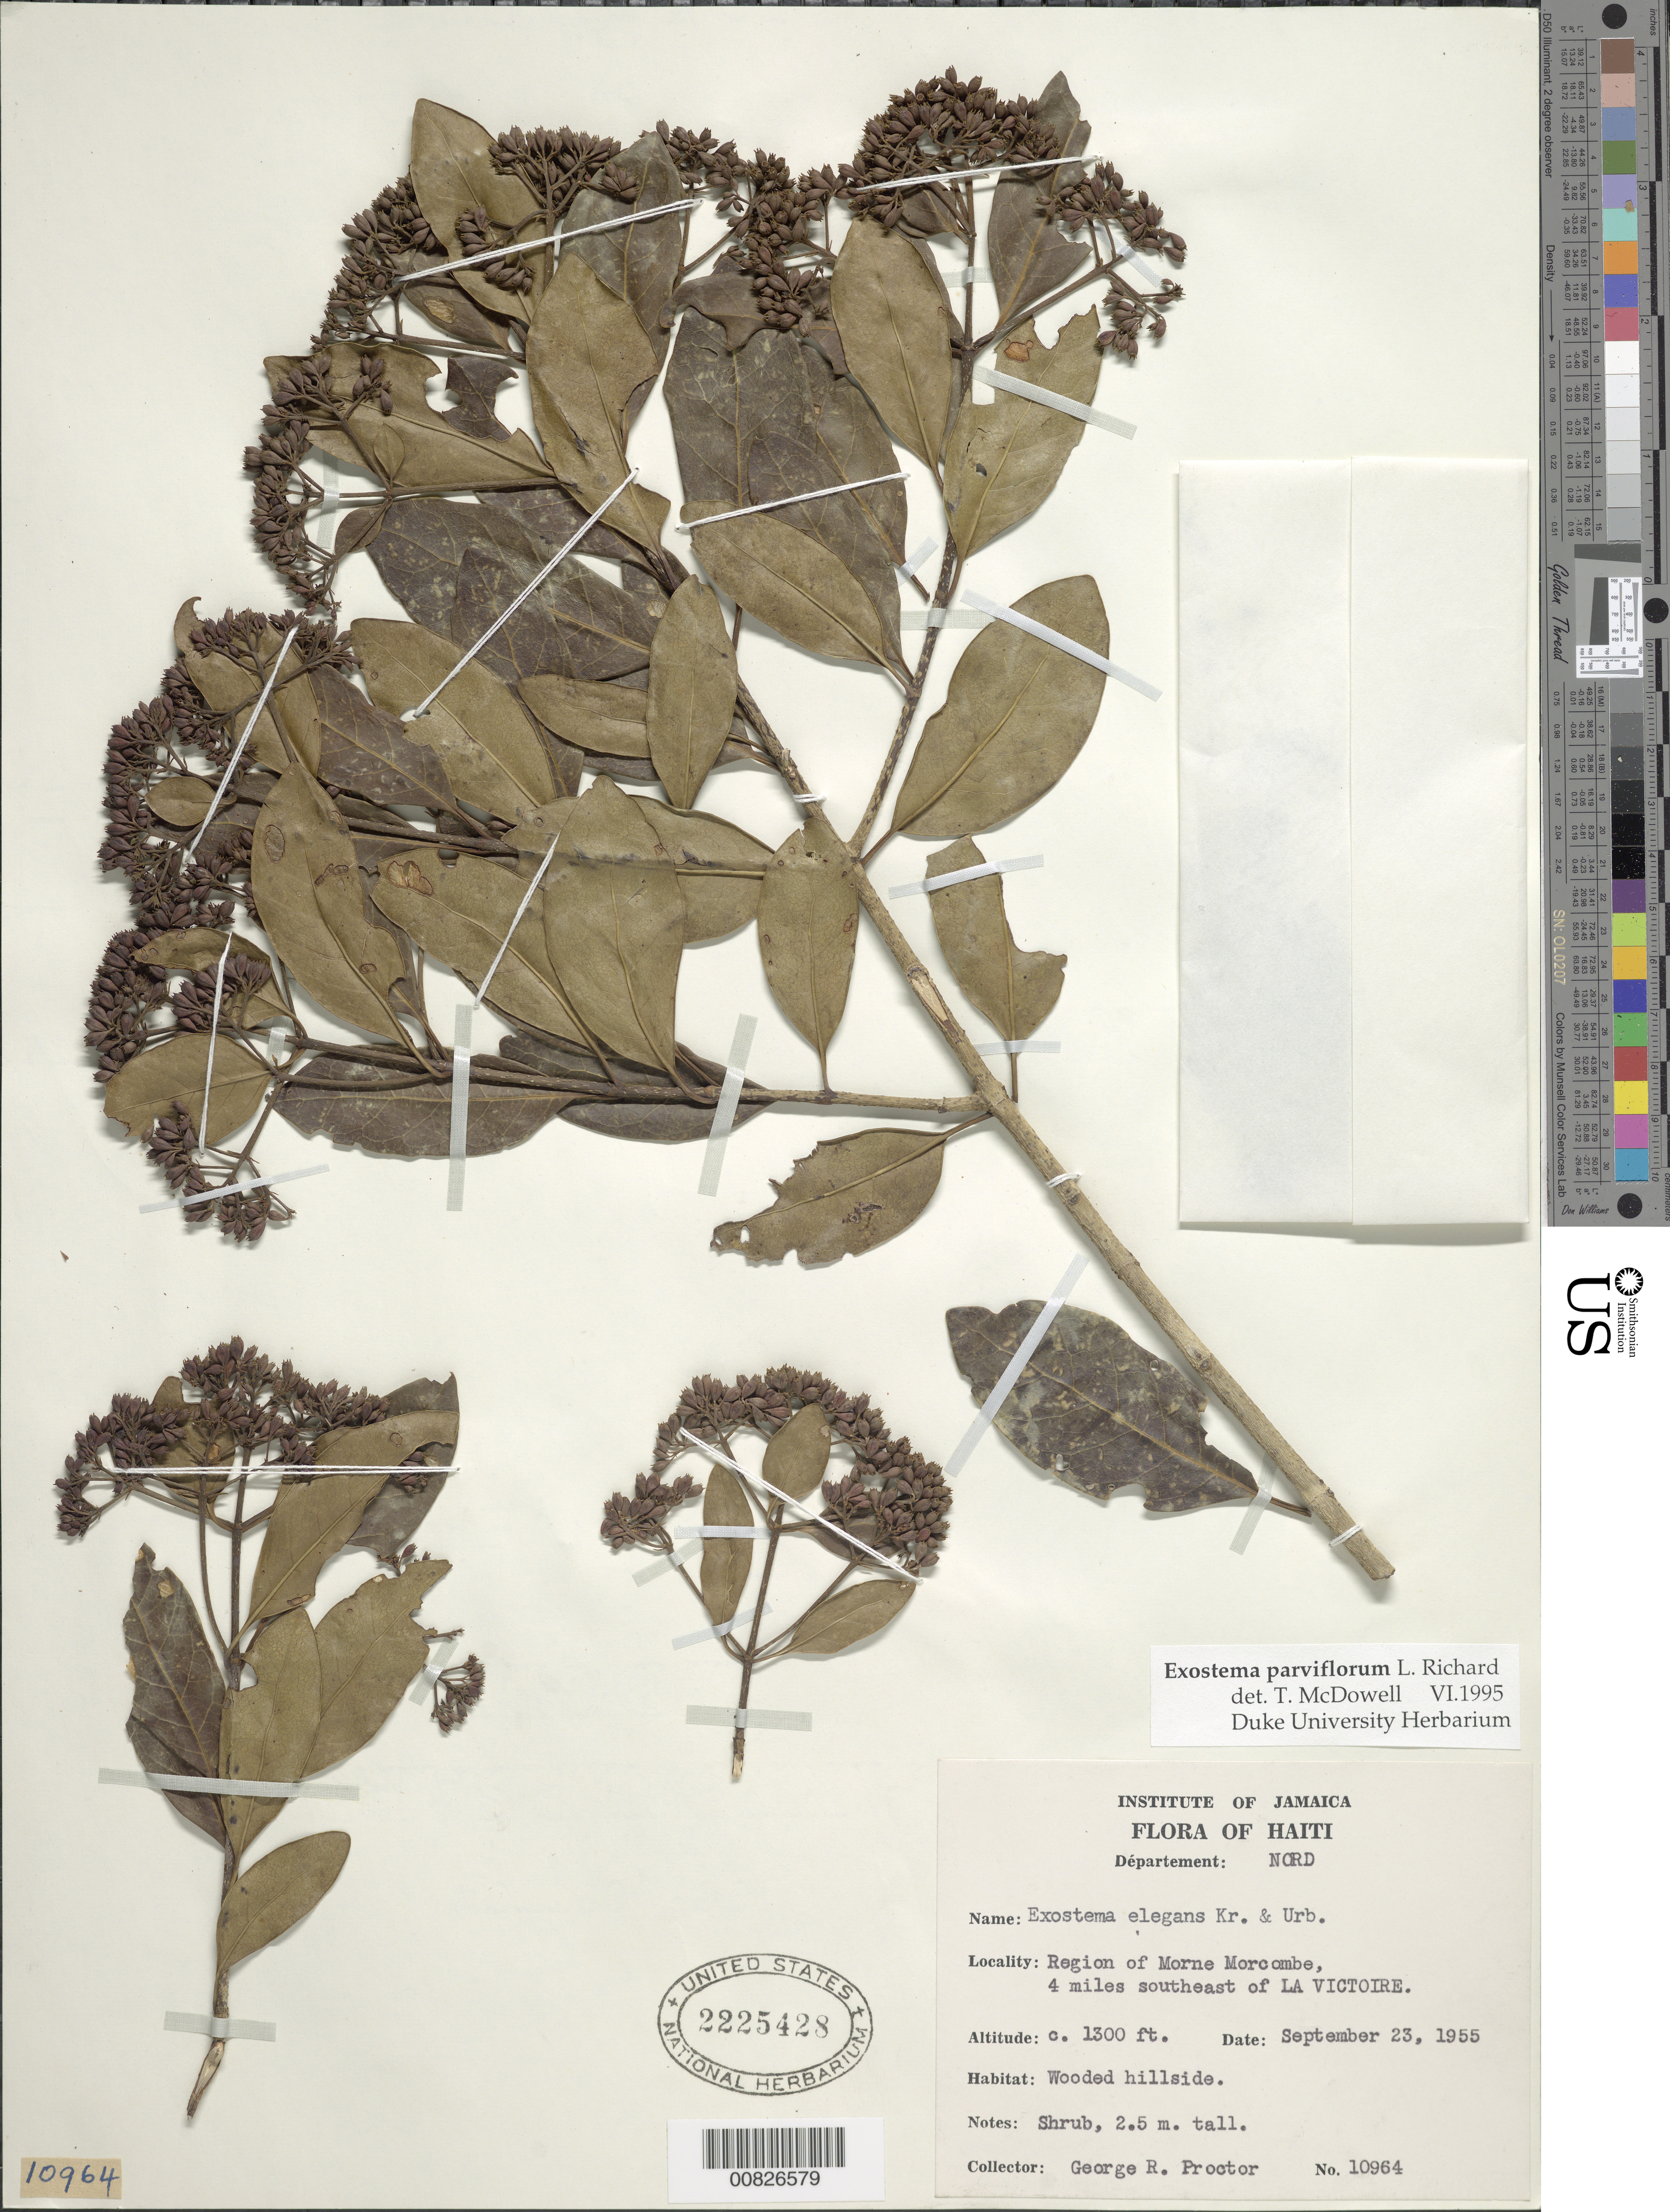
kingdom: Plantae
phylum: Tracheophyta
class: Magnoliopsida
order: Gentianales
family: Rubiaceae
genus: Exostema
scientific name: Exostema parviflorum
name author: A. Rich. ex Humb. & Bonpl.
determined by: McDowell, T.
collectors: G. R. Proctor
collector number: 10964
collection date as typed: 23 Sep 1955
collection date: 1955-09-23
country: Haiti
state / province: Nord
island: Hispaniola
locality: Region of Morne Morcombe, 4 miles SE of La Victoire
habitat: Wooded hillside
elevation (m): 396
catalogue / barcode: US 2225428